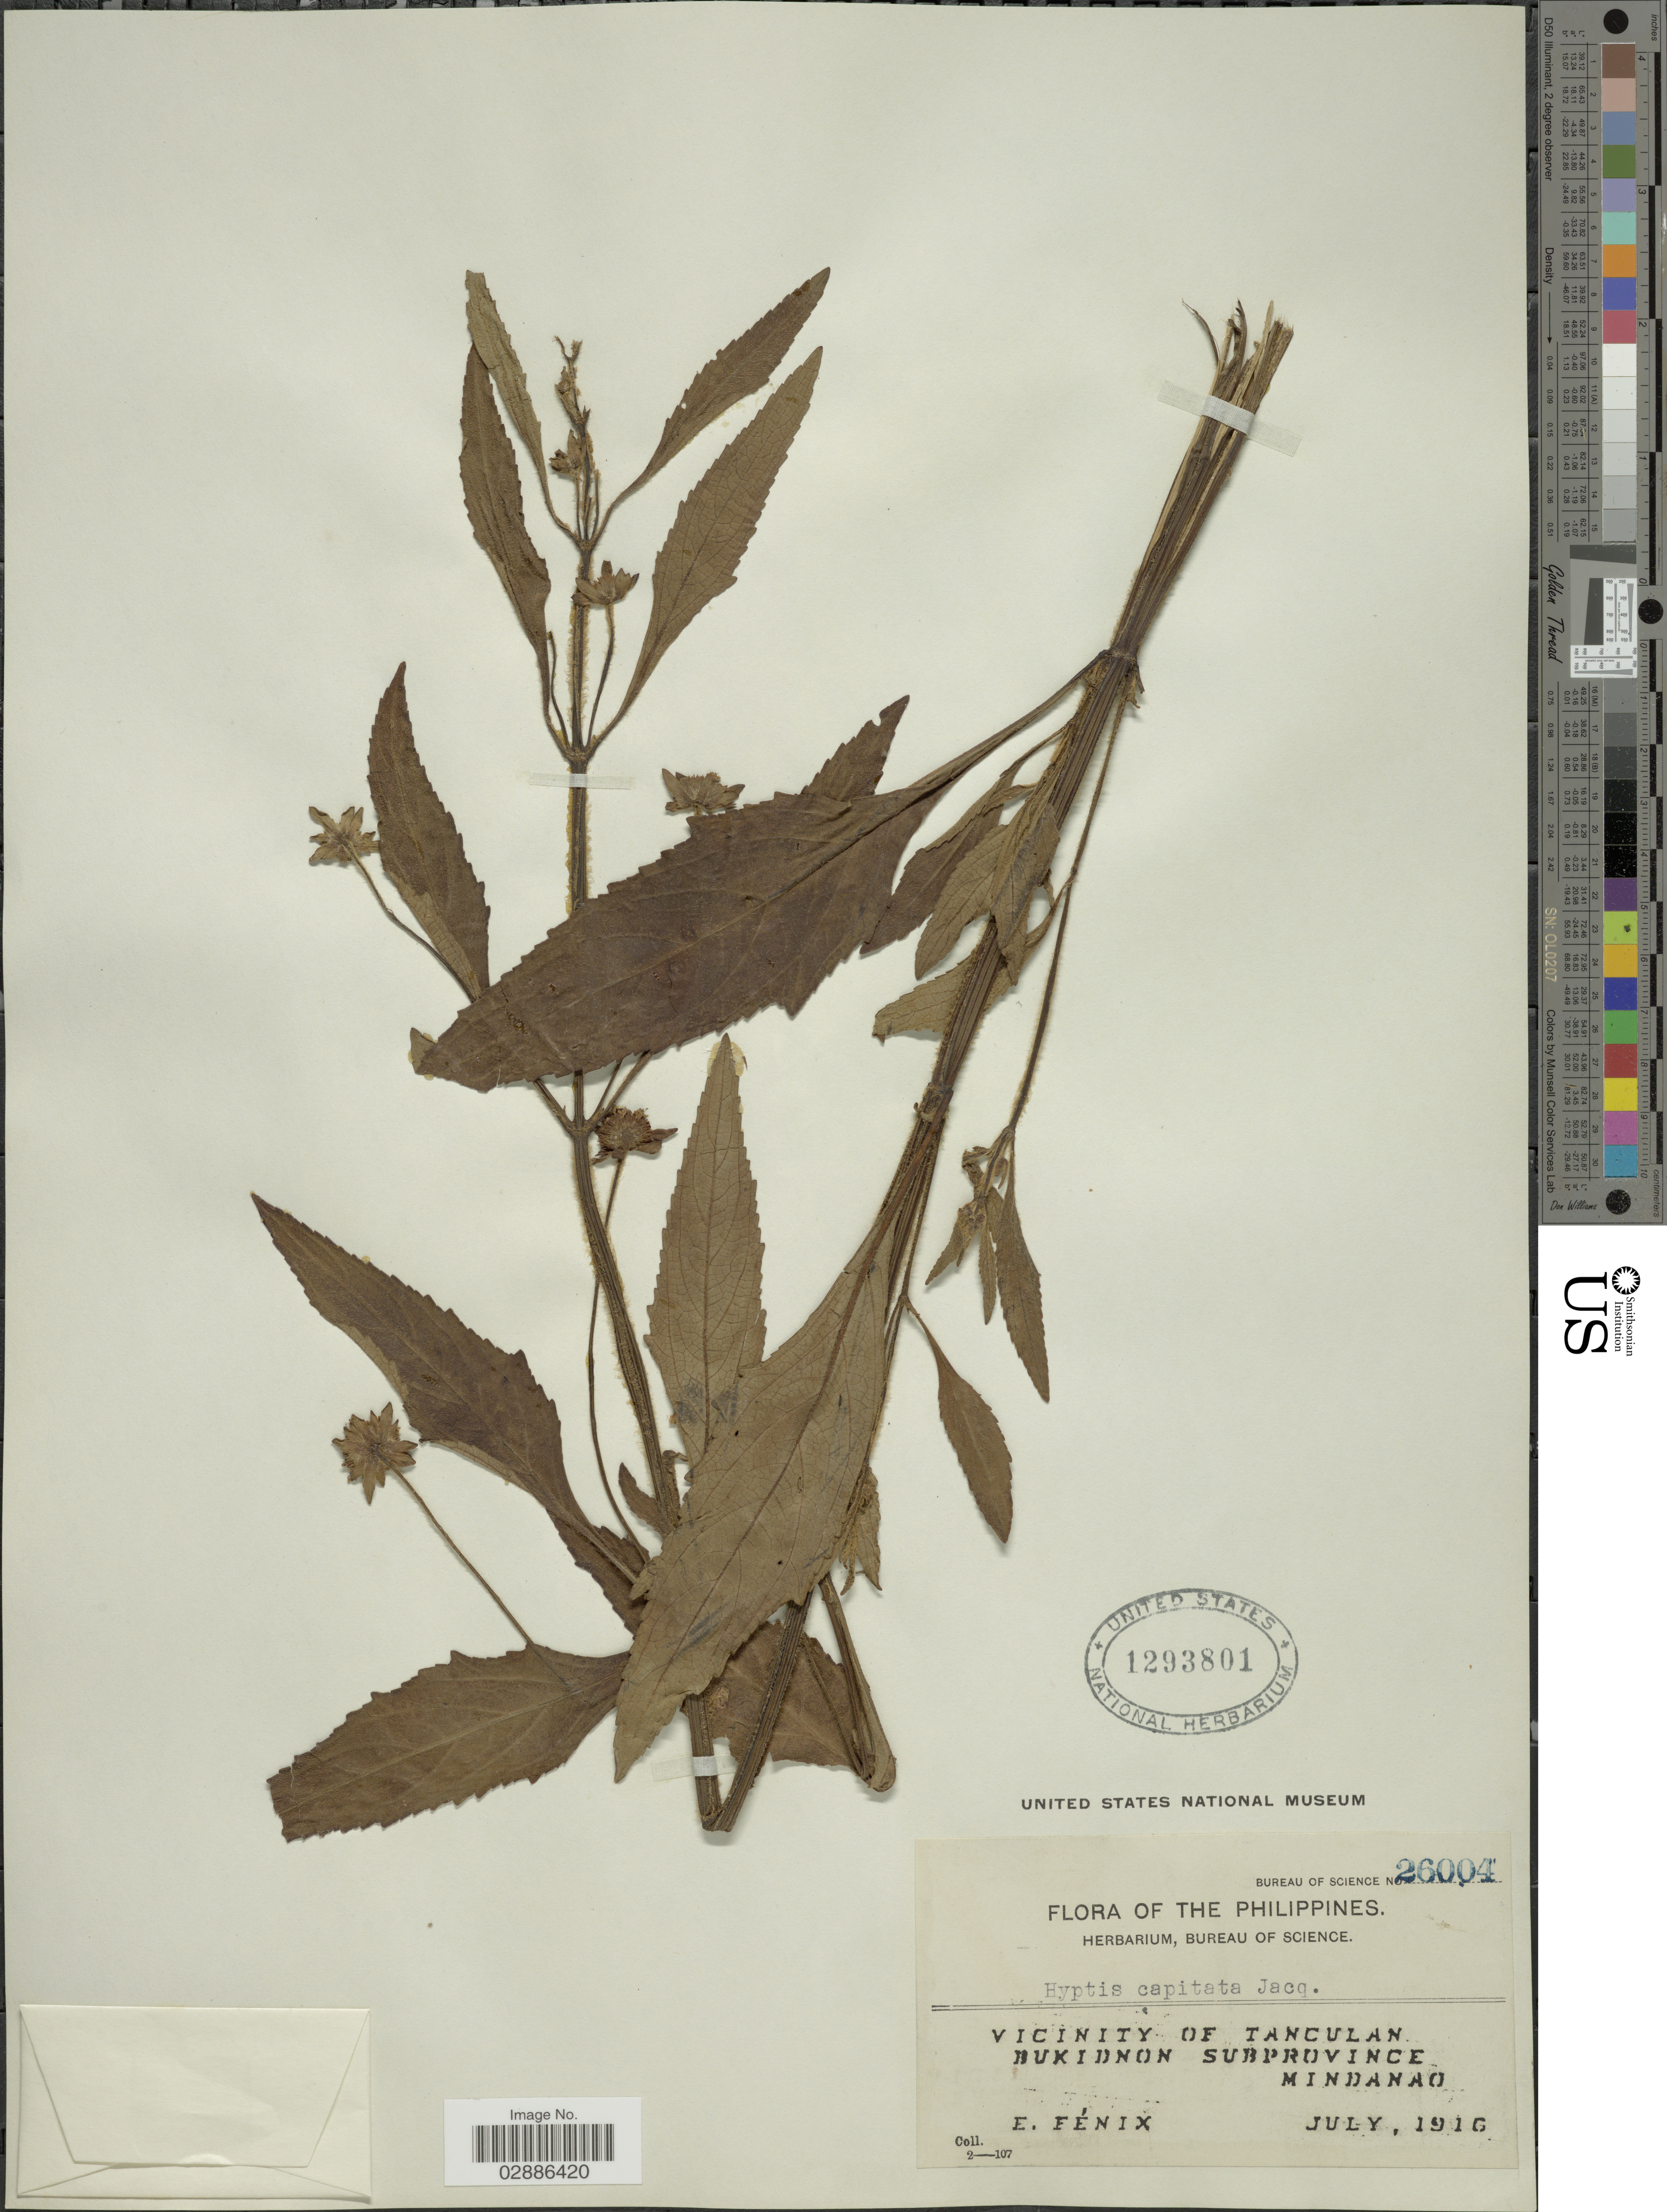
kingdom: Plantae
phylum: Tracheophyta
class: Magnoliopsida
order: Lamiales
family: Lamiaceae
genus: Hyptis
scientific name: Hyptis capitata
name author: Jacq.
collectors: E. Fénix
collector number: Bureau of Science 26004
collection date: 1916-07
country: Philippines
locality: Vicinity of Tanculan, Bukidnon Subprovince, Mindanao.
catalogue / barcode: US 1293801